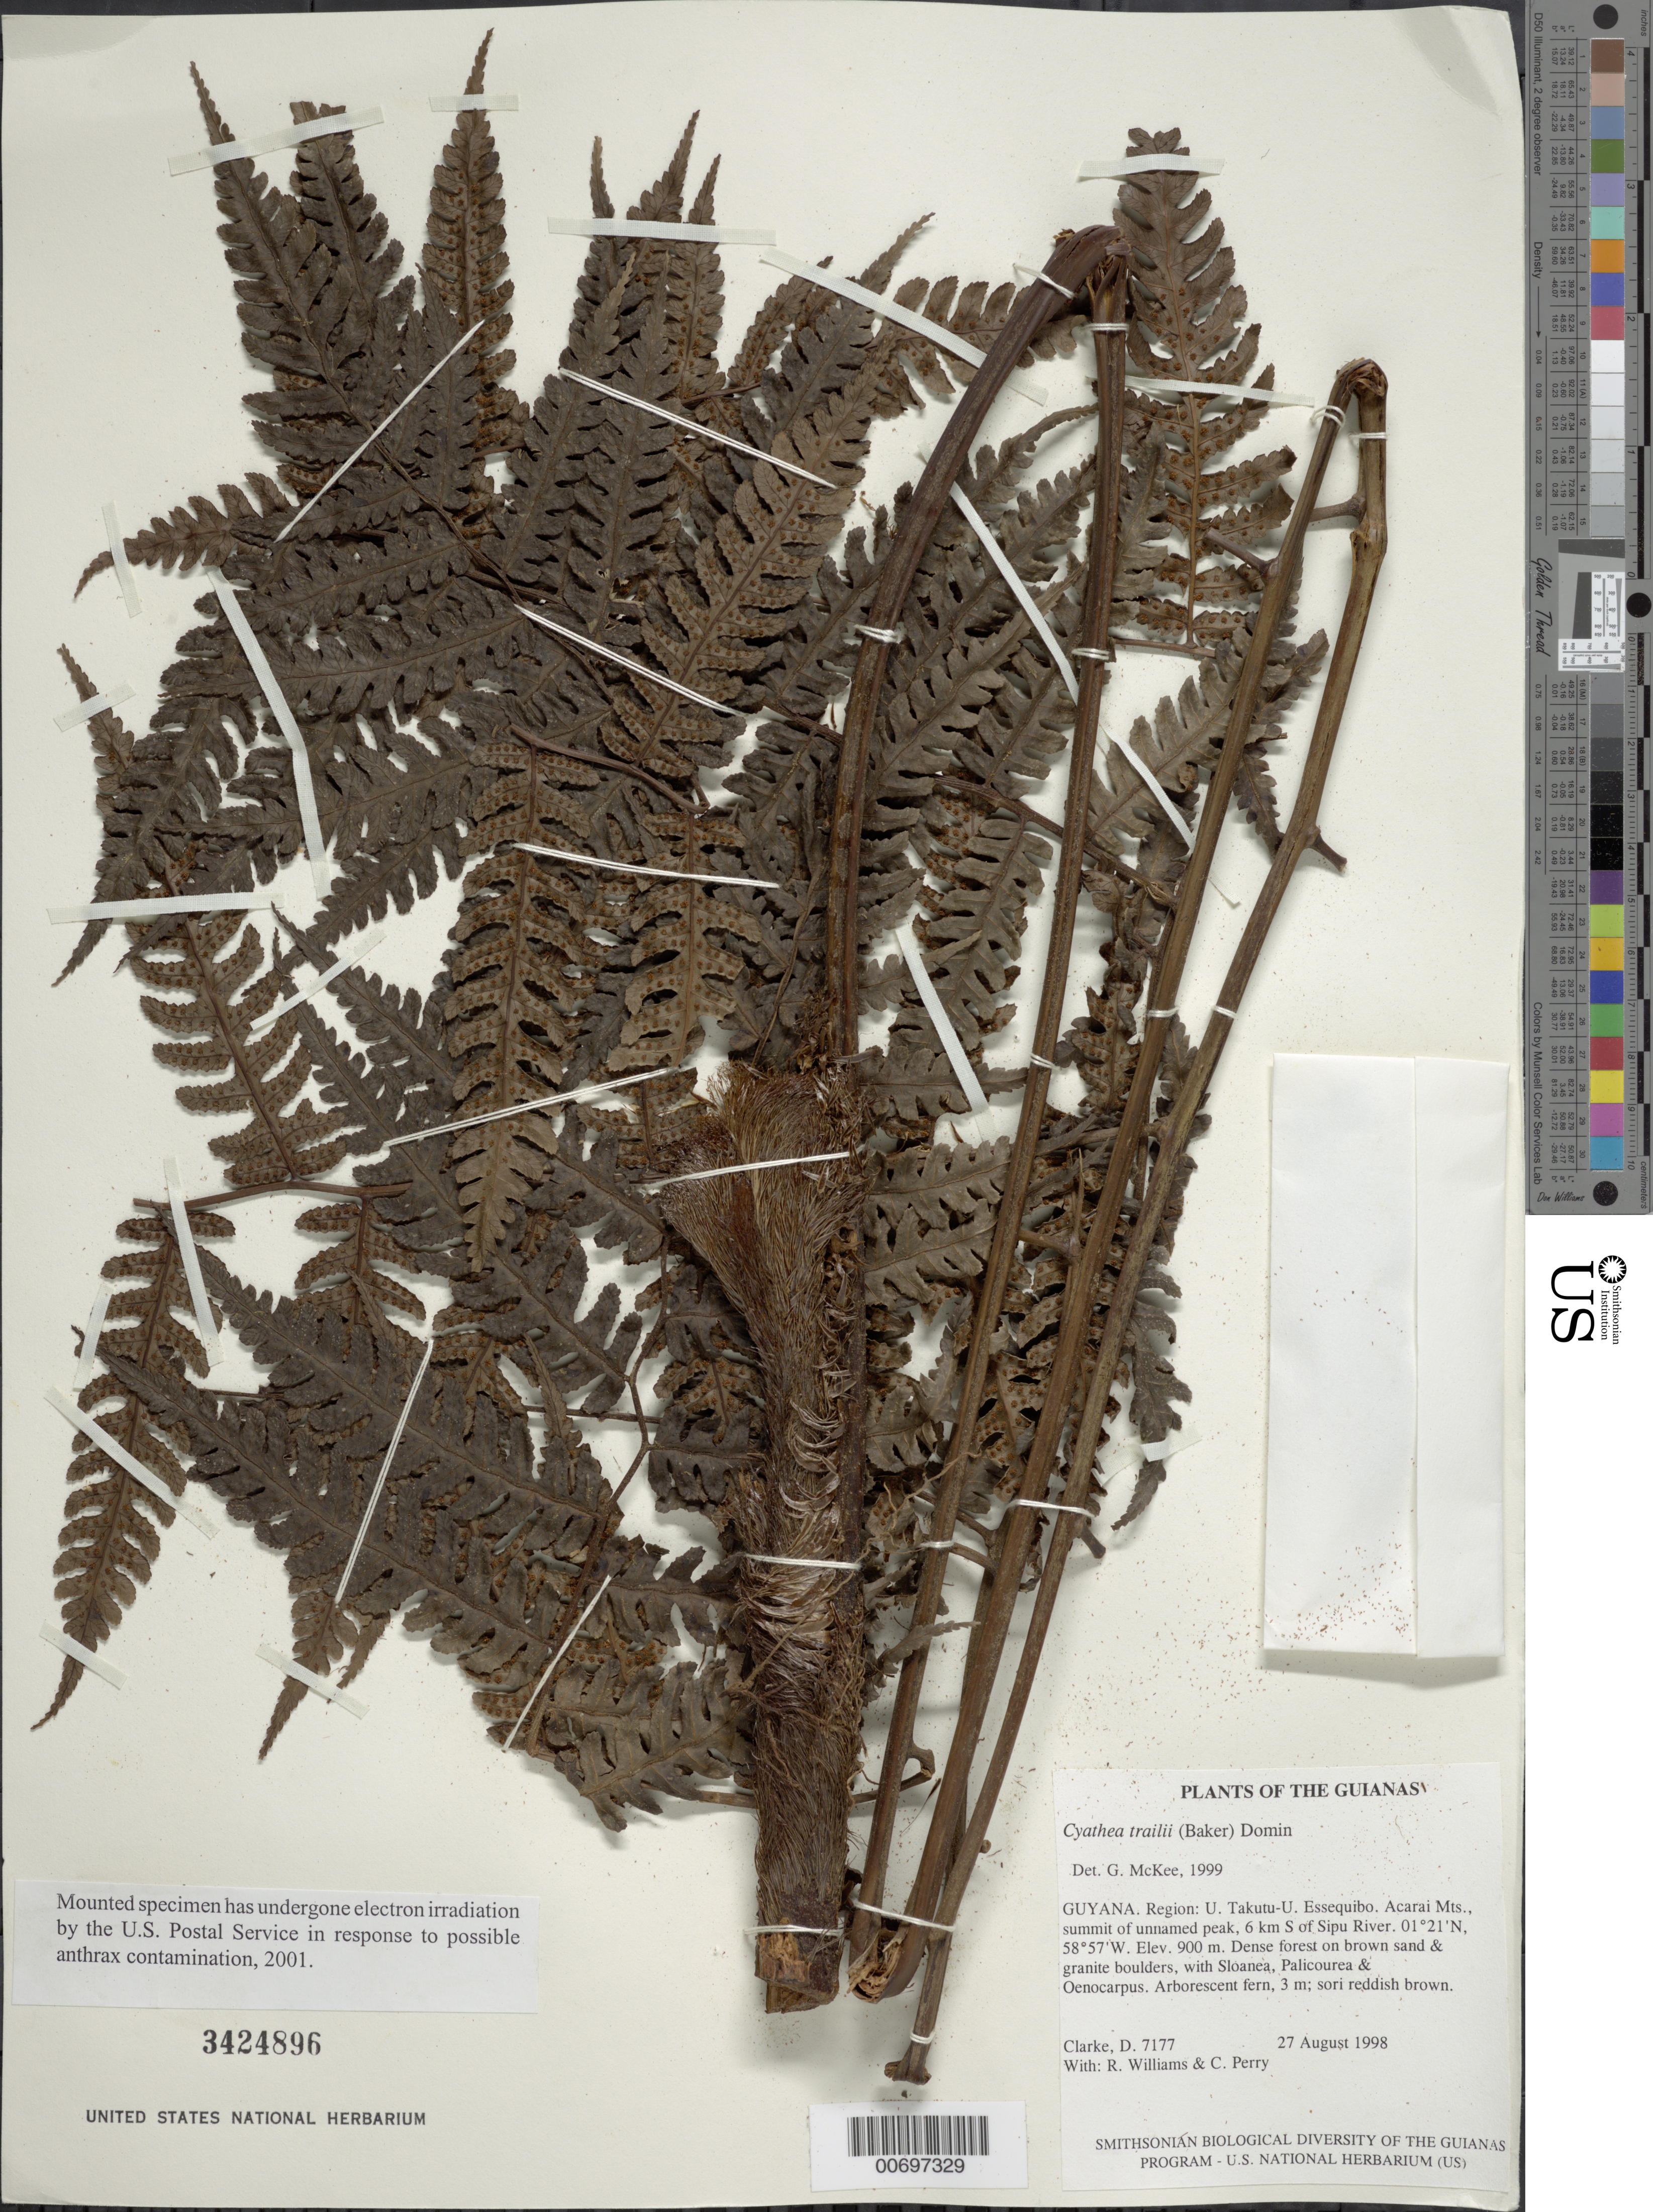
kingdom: Plantae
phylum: Tracheophyta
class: Polypodiopsida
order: Cyatheales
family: Cyatheaceae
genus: Cyathea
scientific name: Cyathea traillii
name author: (Baker) Domin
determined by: McKee, G. S., (US), NMNH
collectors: H. D. Clarke, R. Williams & C. Perry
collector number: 7177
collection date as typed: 27 August 1998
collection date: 1998-08-27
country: Guyana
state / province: U. Takutu-U. Essequibo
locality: Acarai Mts., summit of unnamed peak, 6 km S of Sipu River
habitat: Dense forest on brown sand & granite boulders, with Sloanea, Palicourea & Oenocarpus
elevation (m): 900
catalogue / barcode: US 3424896